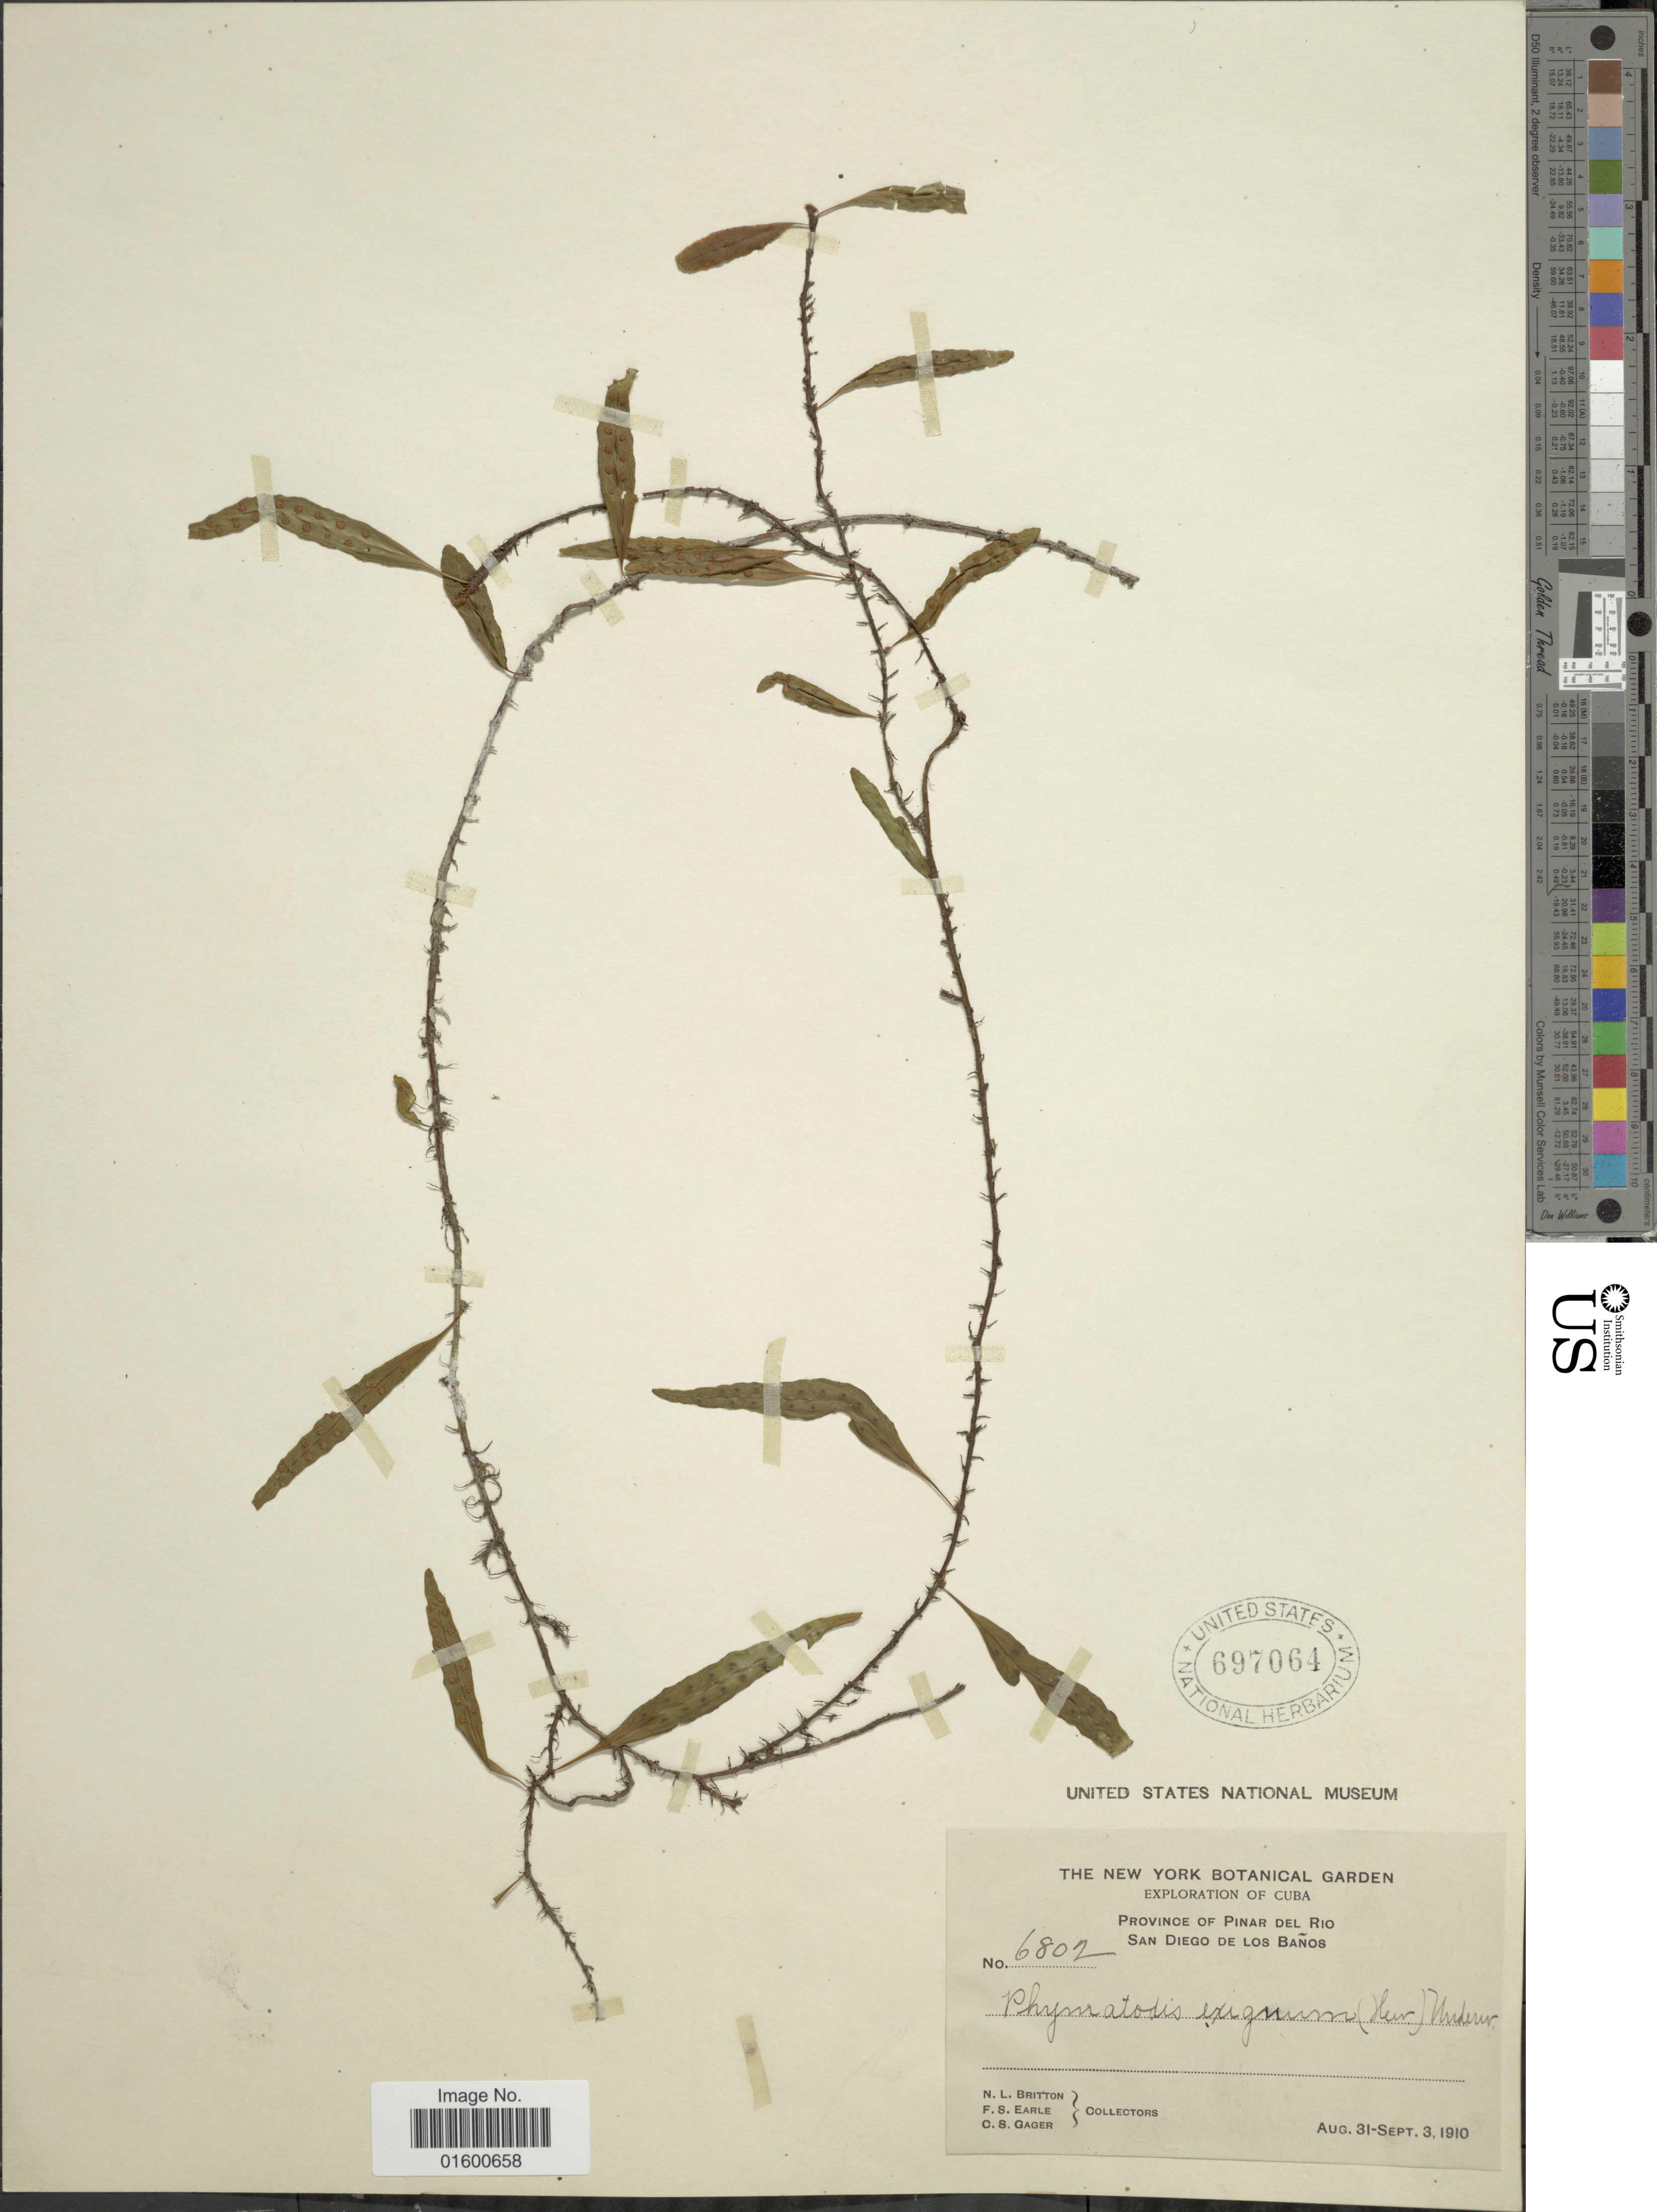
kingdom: Plantae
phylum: Tracheophyta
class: Polypodiopsida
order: Polypodiales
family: Polypodiaceae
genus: Microgramma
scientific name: Microgramma heterophylla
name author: (L.) Wherry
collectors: N. Britton, F. S. Earle & C. Gager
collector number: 6802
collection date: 1910-08-31/1910-09-03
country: Cuba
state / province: Pinar del Río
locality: Province of Pinar del Rio, San Diego de Los Banos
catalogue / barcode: US 697064